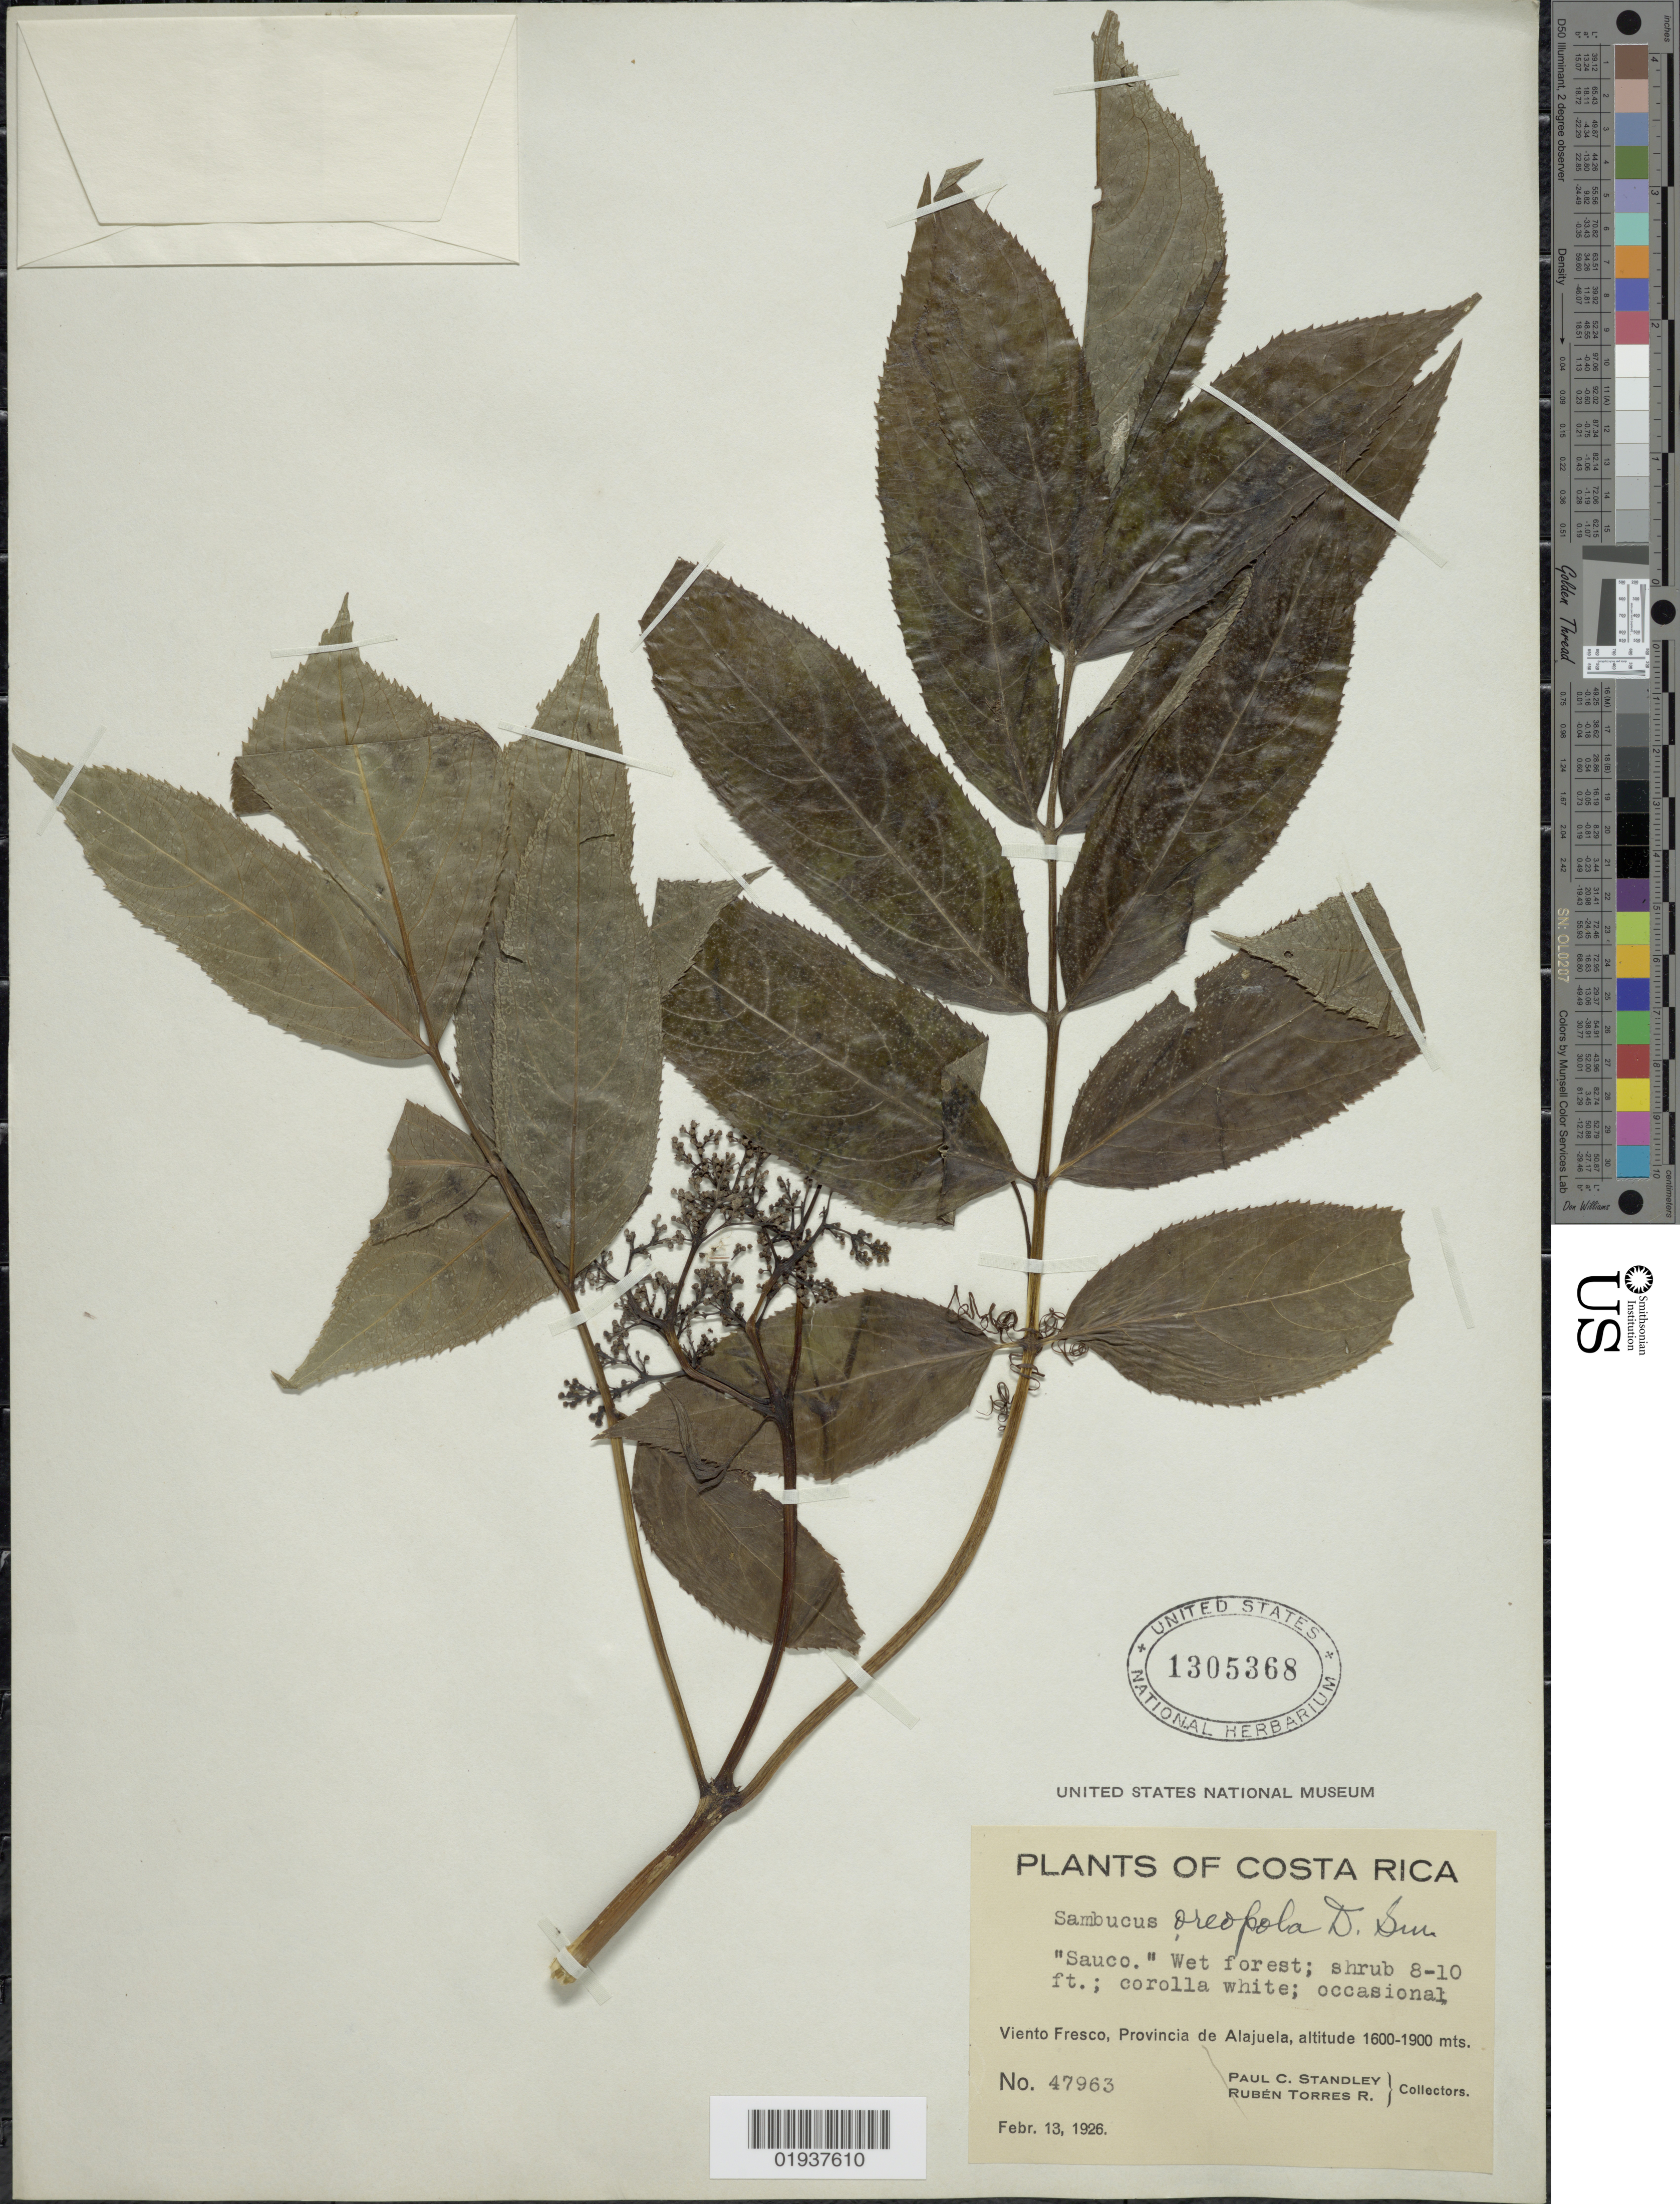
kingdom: Plantae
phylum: Tracheophyta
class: Magnoliopsida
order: Dipsacales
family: Viburnaceae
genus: Sambucus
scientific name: Sambucus oreopola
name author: Donn. Sm.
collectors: P. C. Standley & R. Torres Rojas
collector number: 47963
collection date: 1926-02-13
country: Costa Rica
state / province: Alajuela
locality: Viento Fresco.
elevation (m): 1600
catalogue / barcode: US 1305368